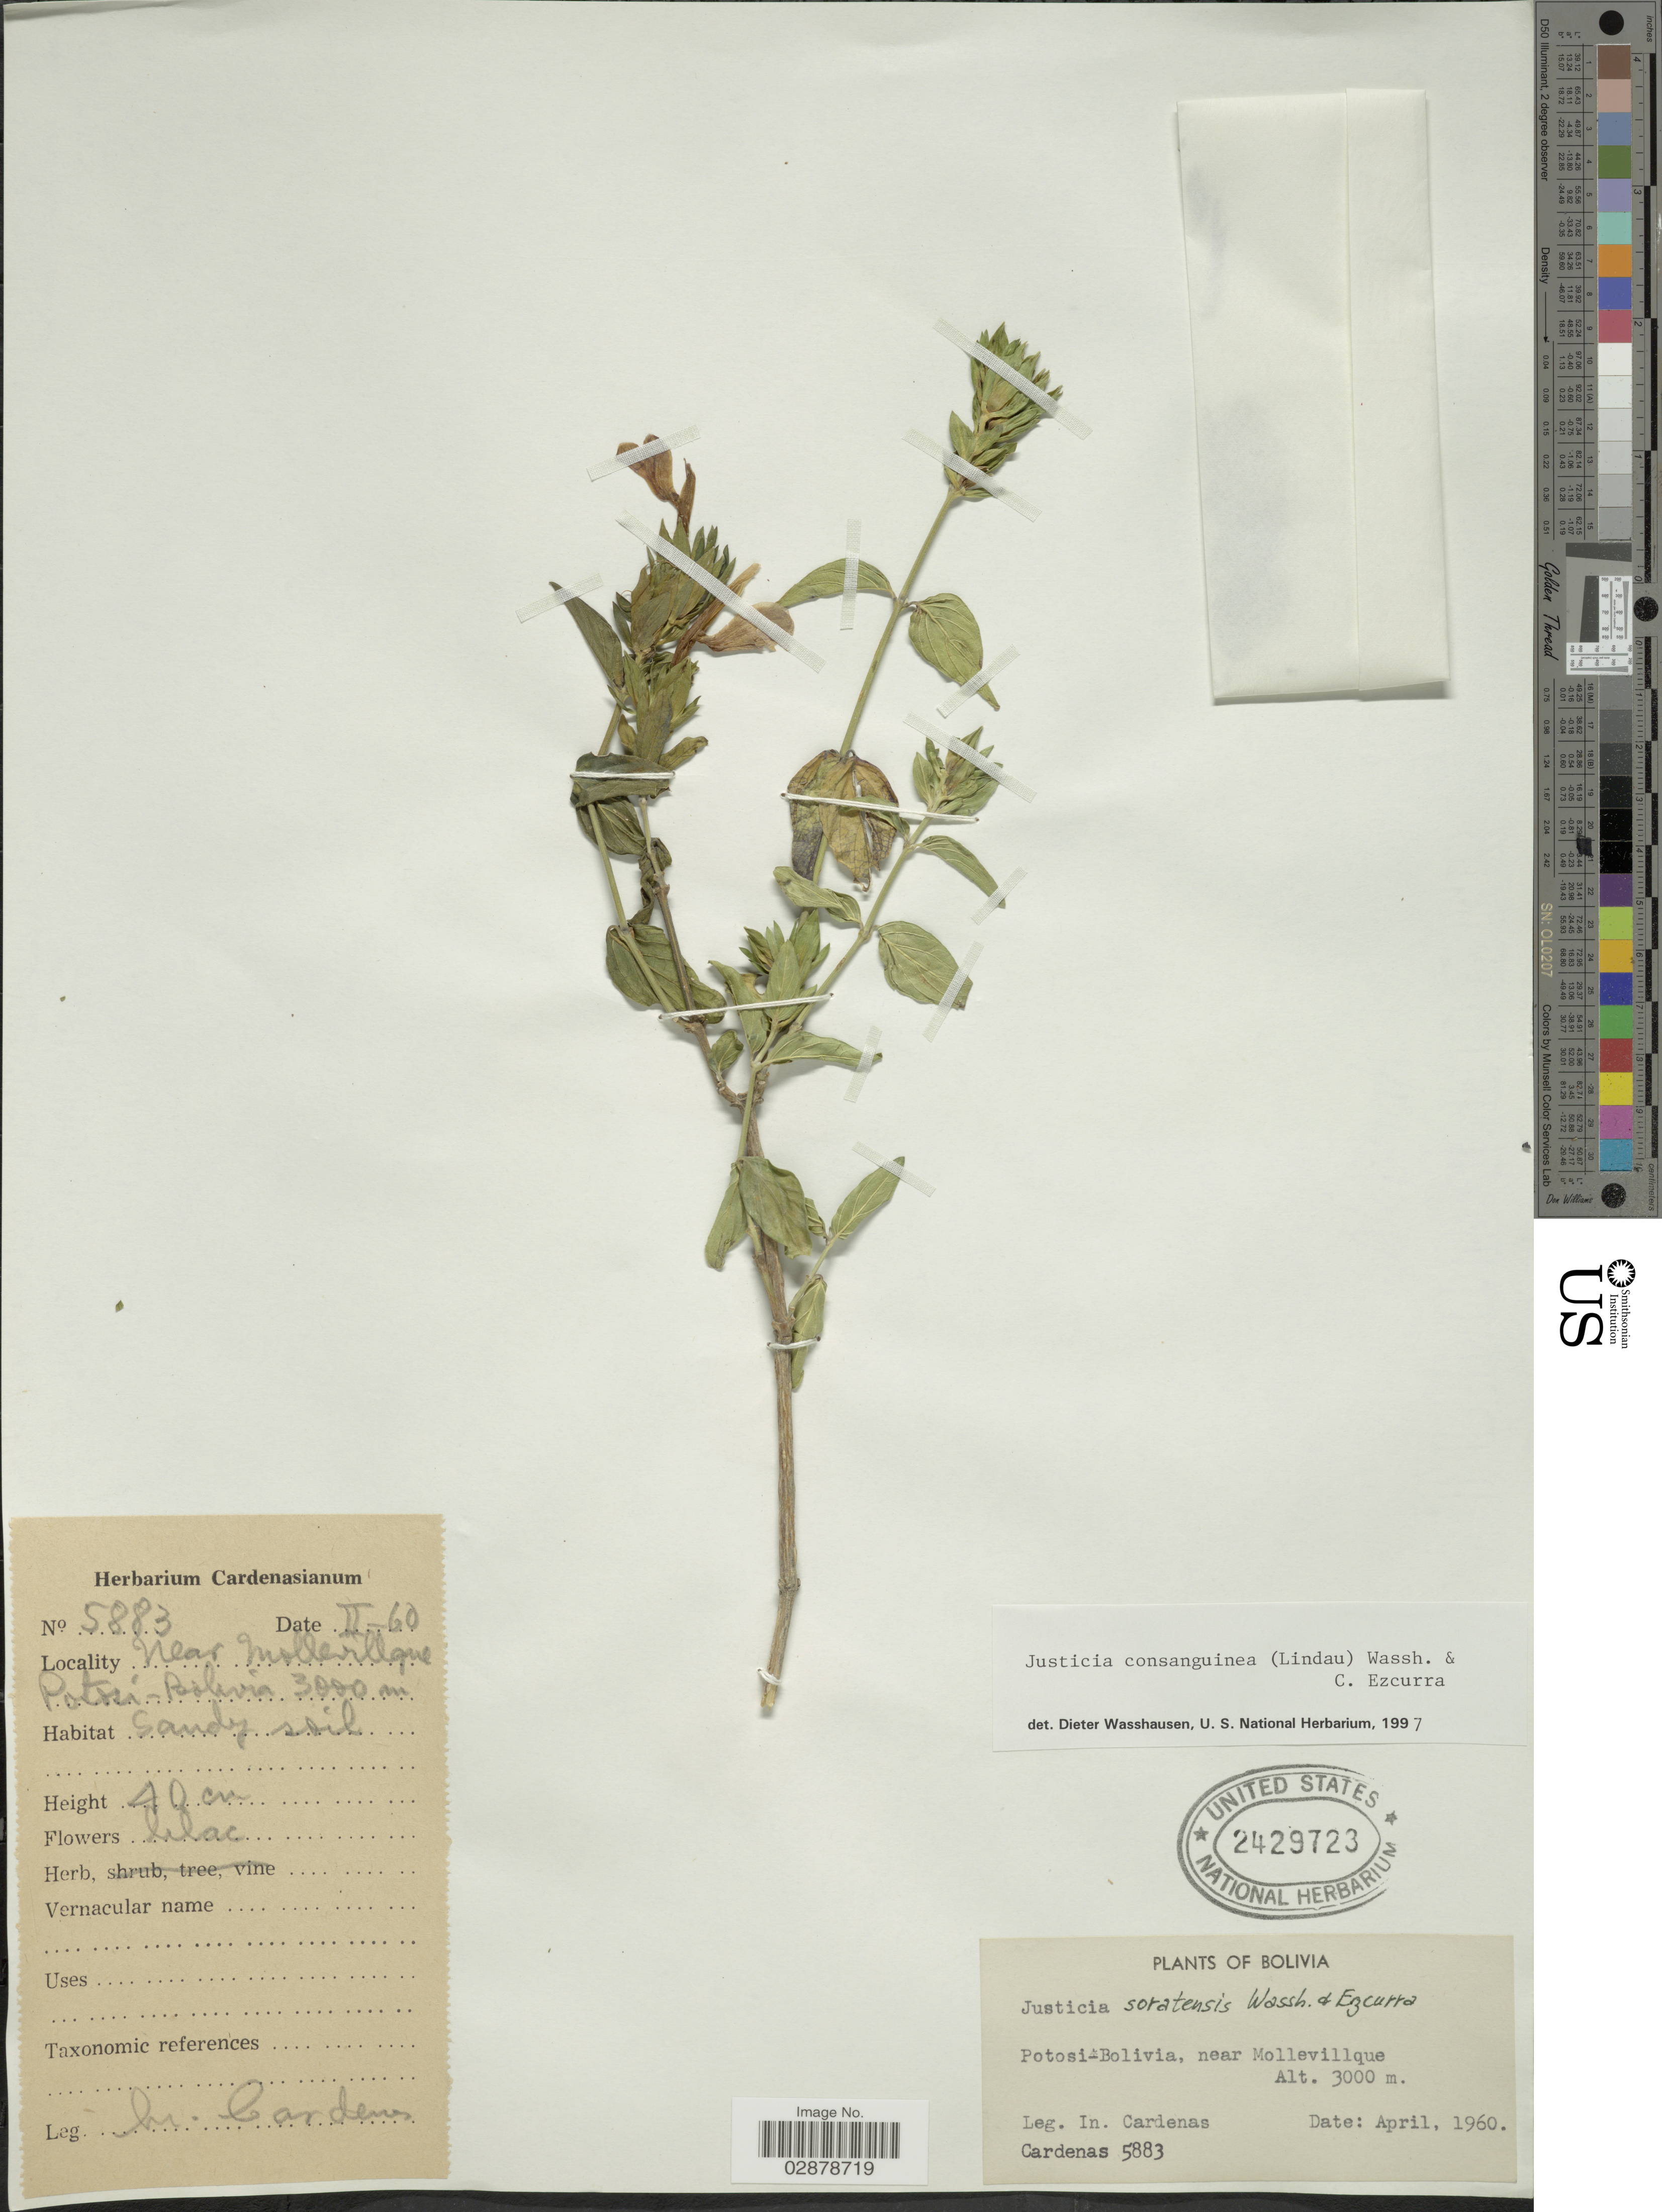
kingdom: Plantae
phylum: Tracheophyta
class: Magnoliopsida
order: Lamiales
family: Acanthaceae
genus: Justicia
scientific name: Justicia consanguinea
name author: (Lindau) Wassh. & C. Ezcurra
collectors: M. Cárdenas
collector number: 5883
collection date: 1960-02/1960-04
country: Bolivia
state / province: Potosi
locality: Near Mollevillque, Potosi, Bolivia.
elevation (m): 3000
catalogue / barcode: US 2429723